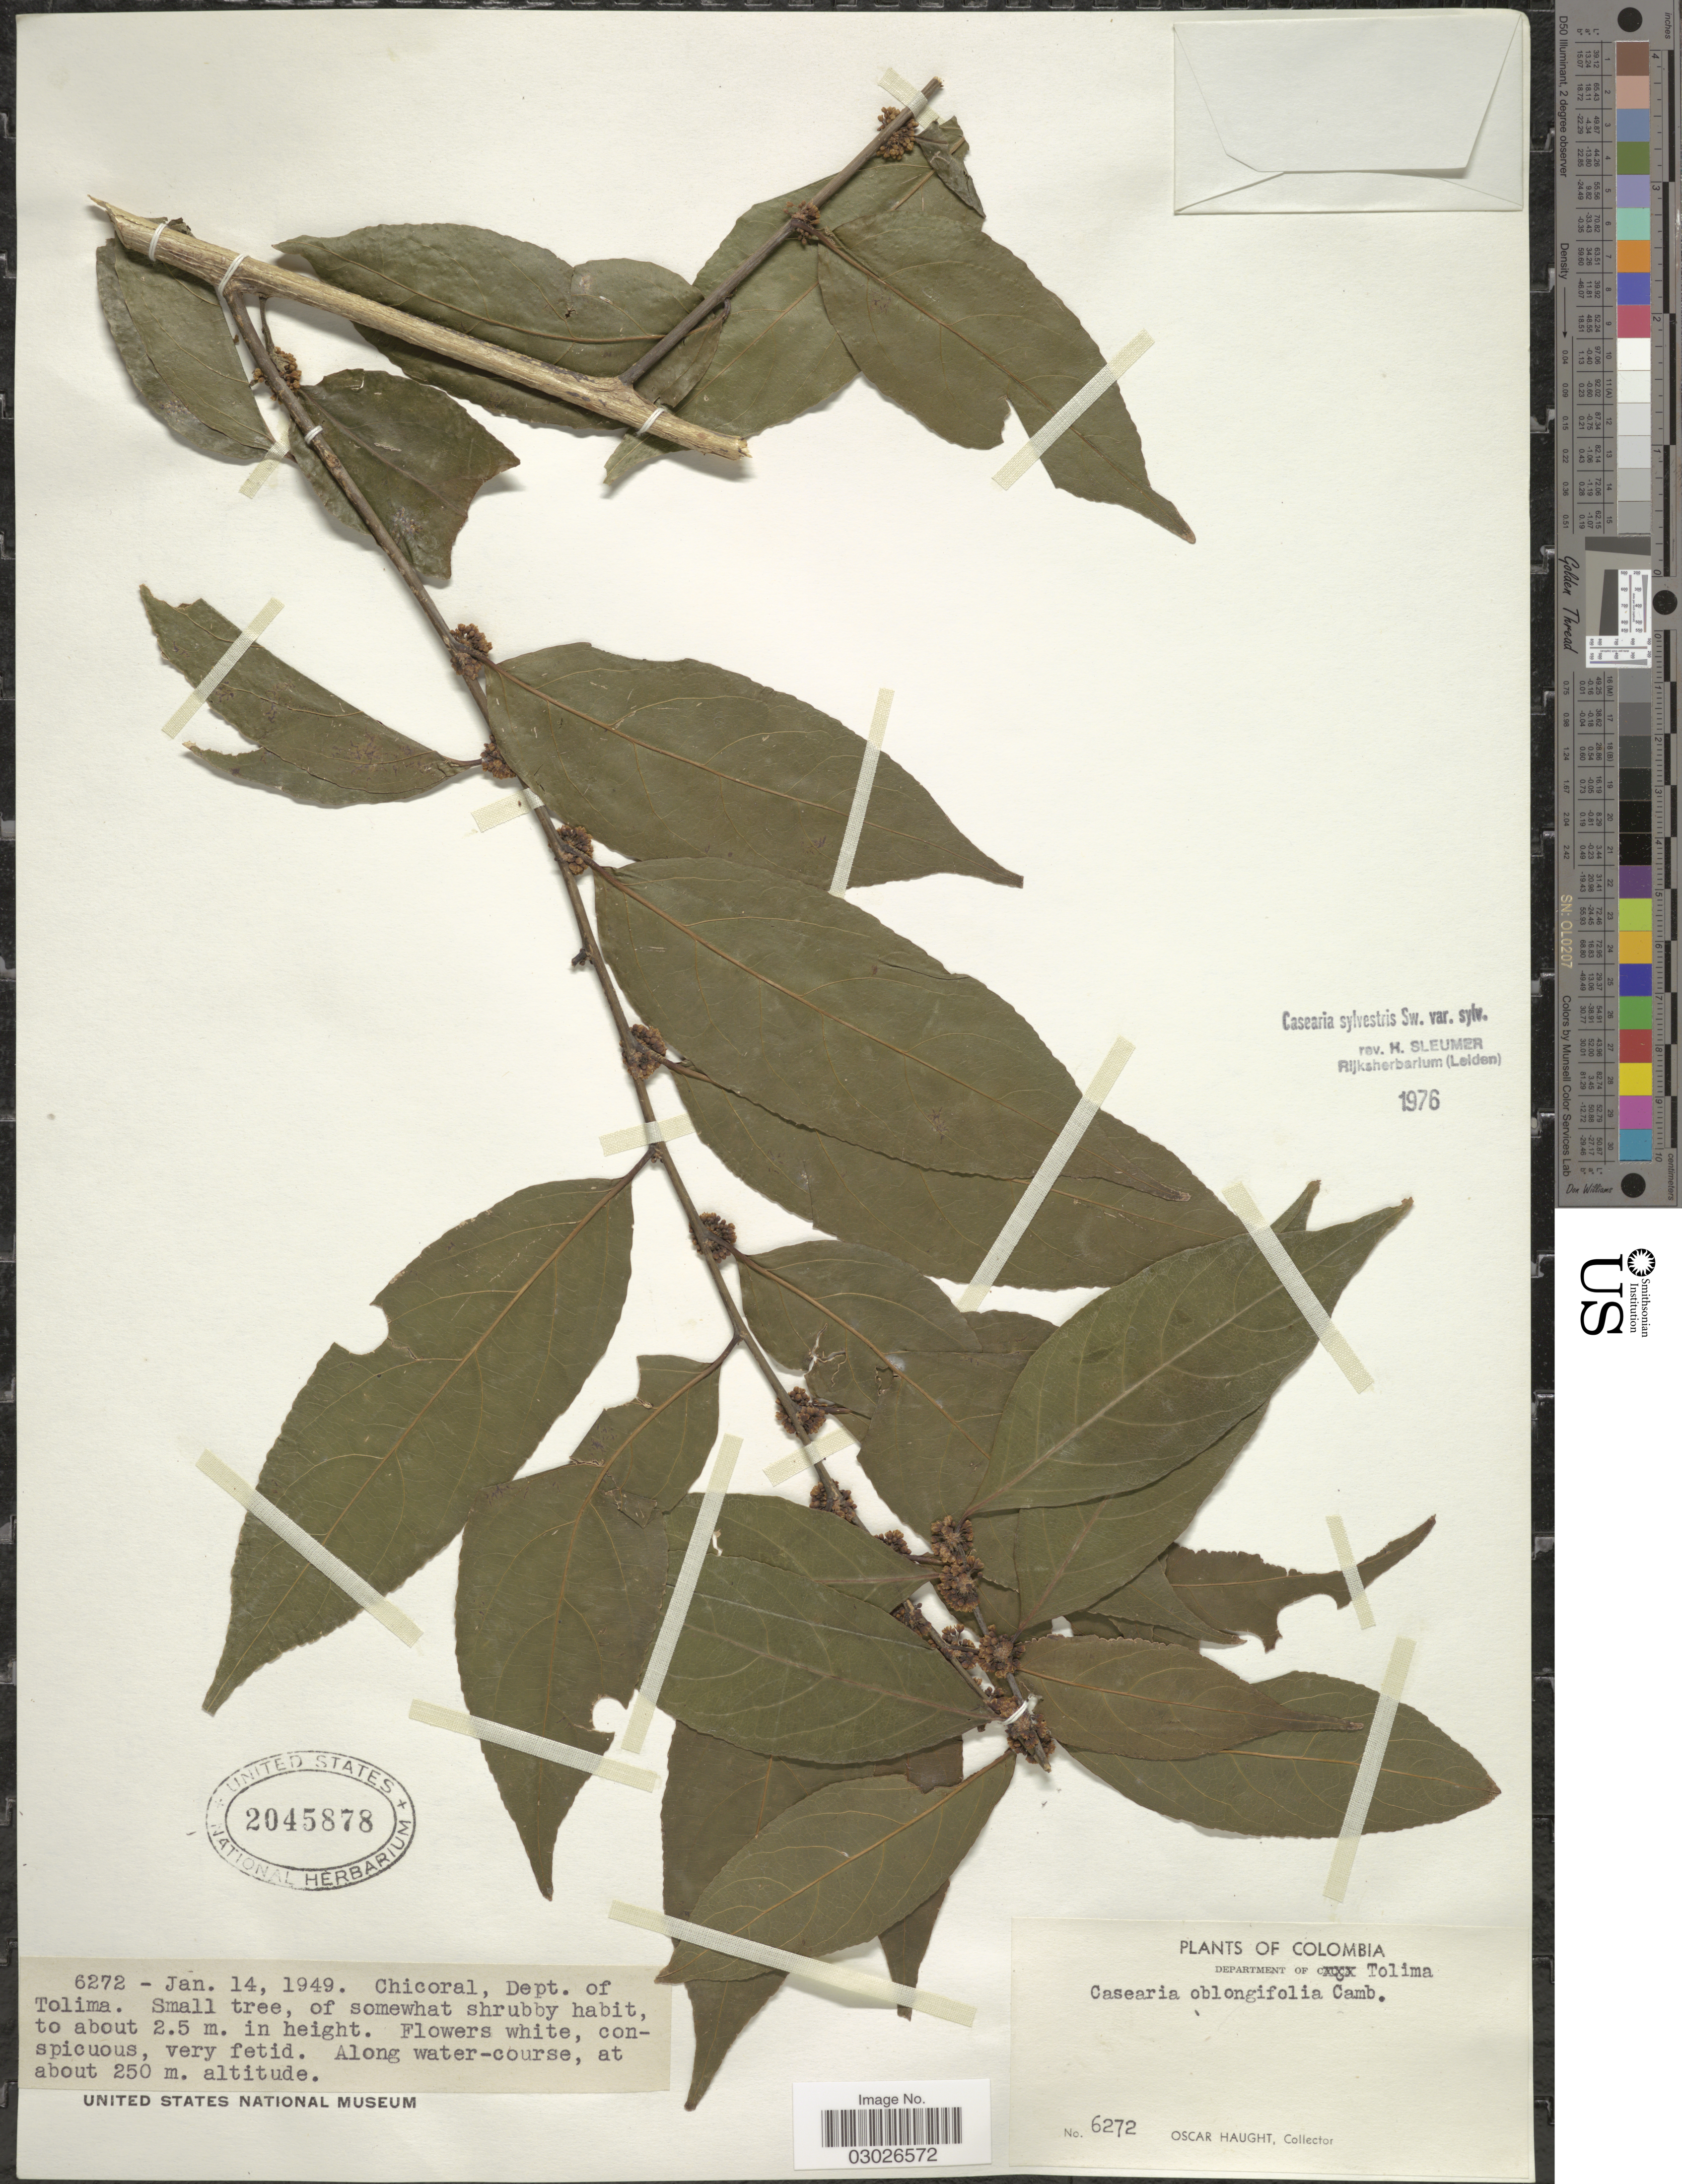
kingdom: Plantae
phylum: Tracheophyta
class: Magnoliopsida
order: Malpighiales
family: Salicaceae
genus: Casearia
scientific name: Casearia sylvestris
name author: Sw.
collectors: O. Haught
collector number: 272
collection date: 1949-01-14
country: Colombia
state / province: Tolima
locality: Department of Tolima, Chicoral.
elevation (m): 250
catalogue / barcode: US 2045878